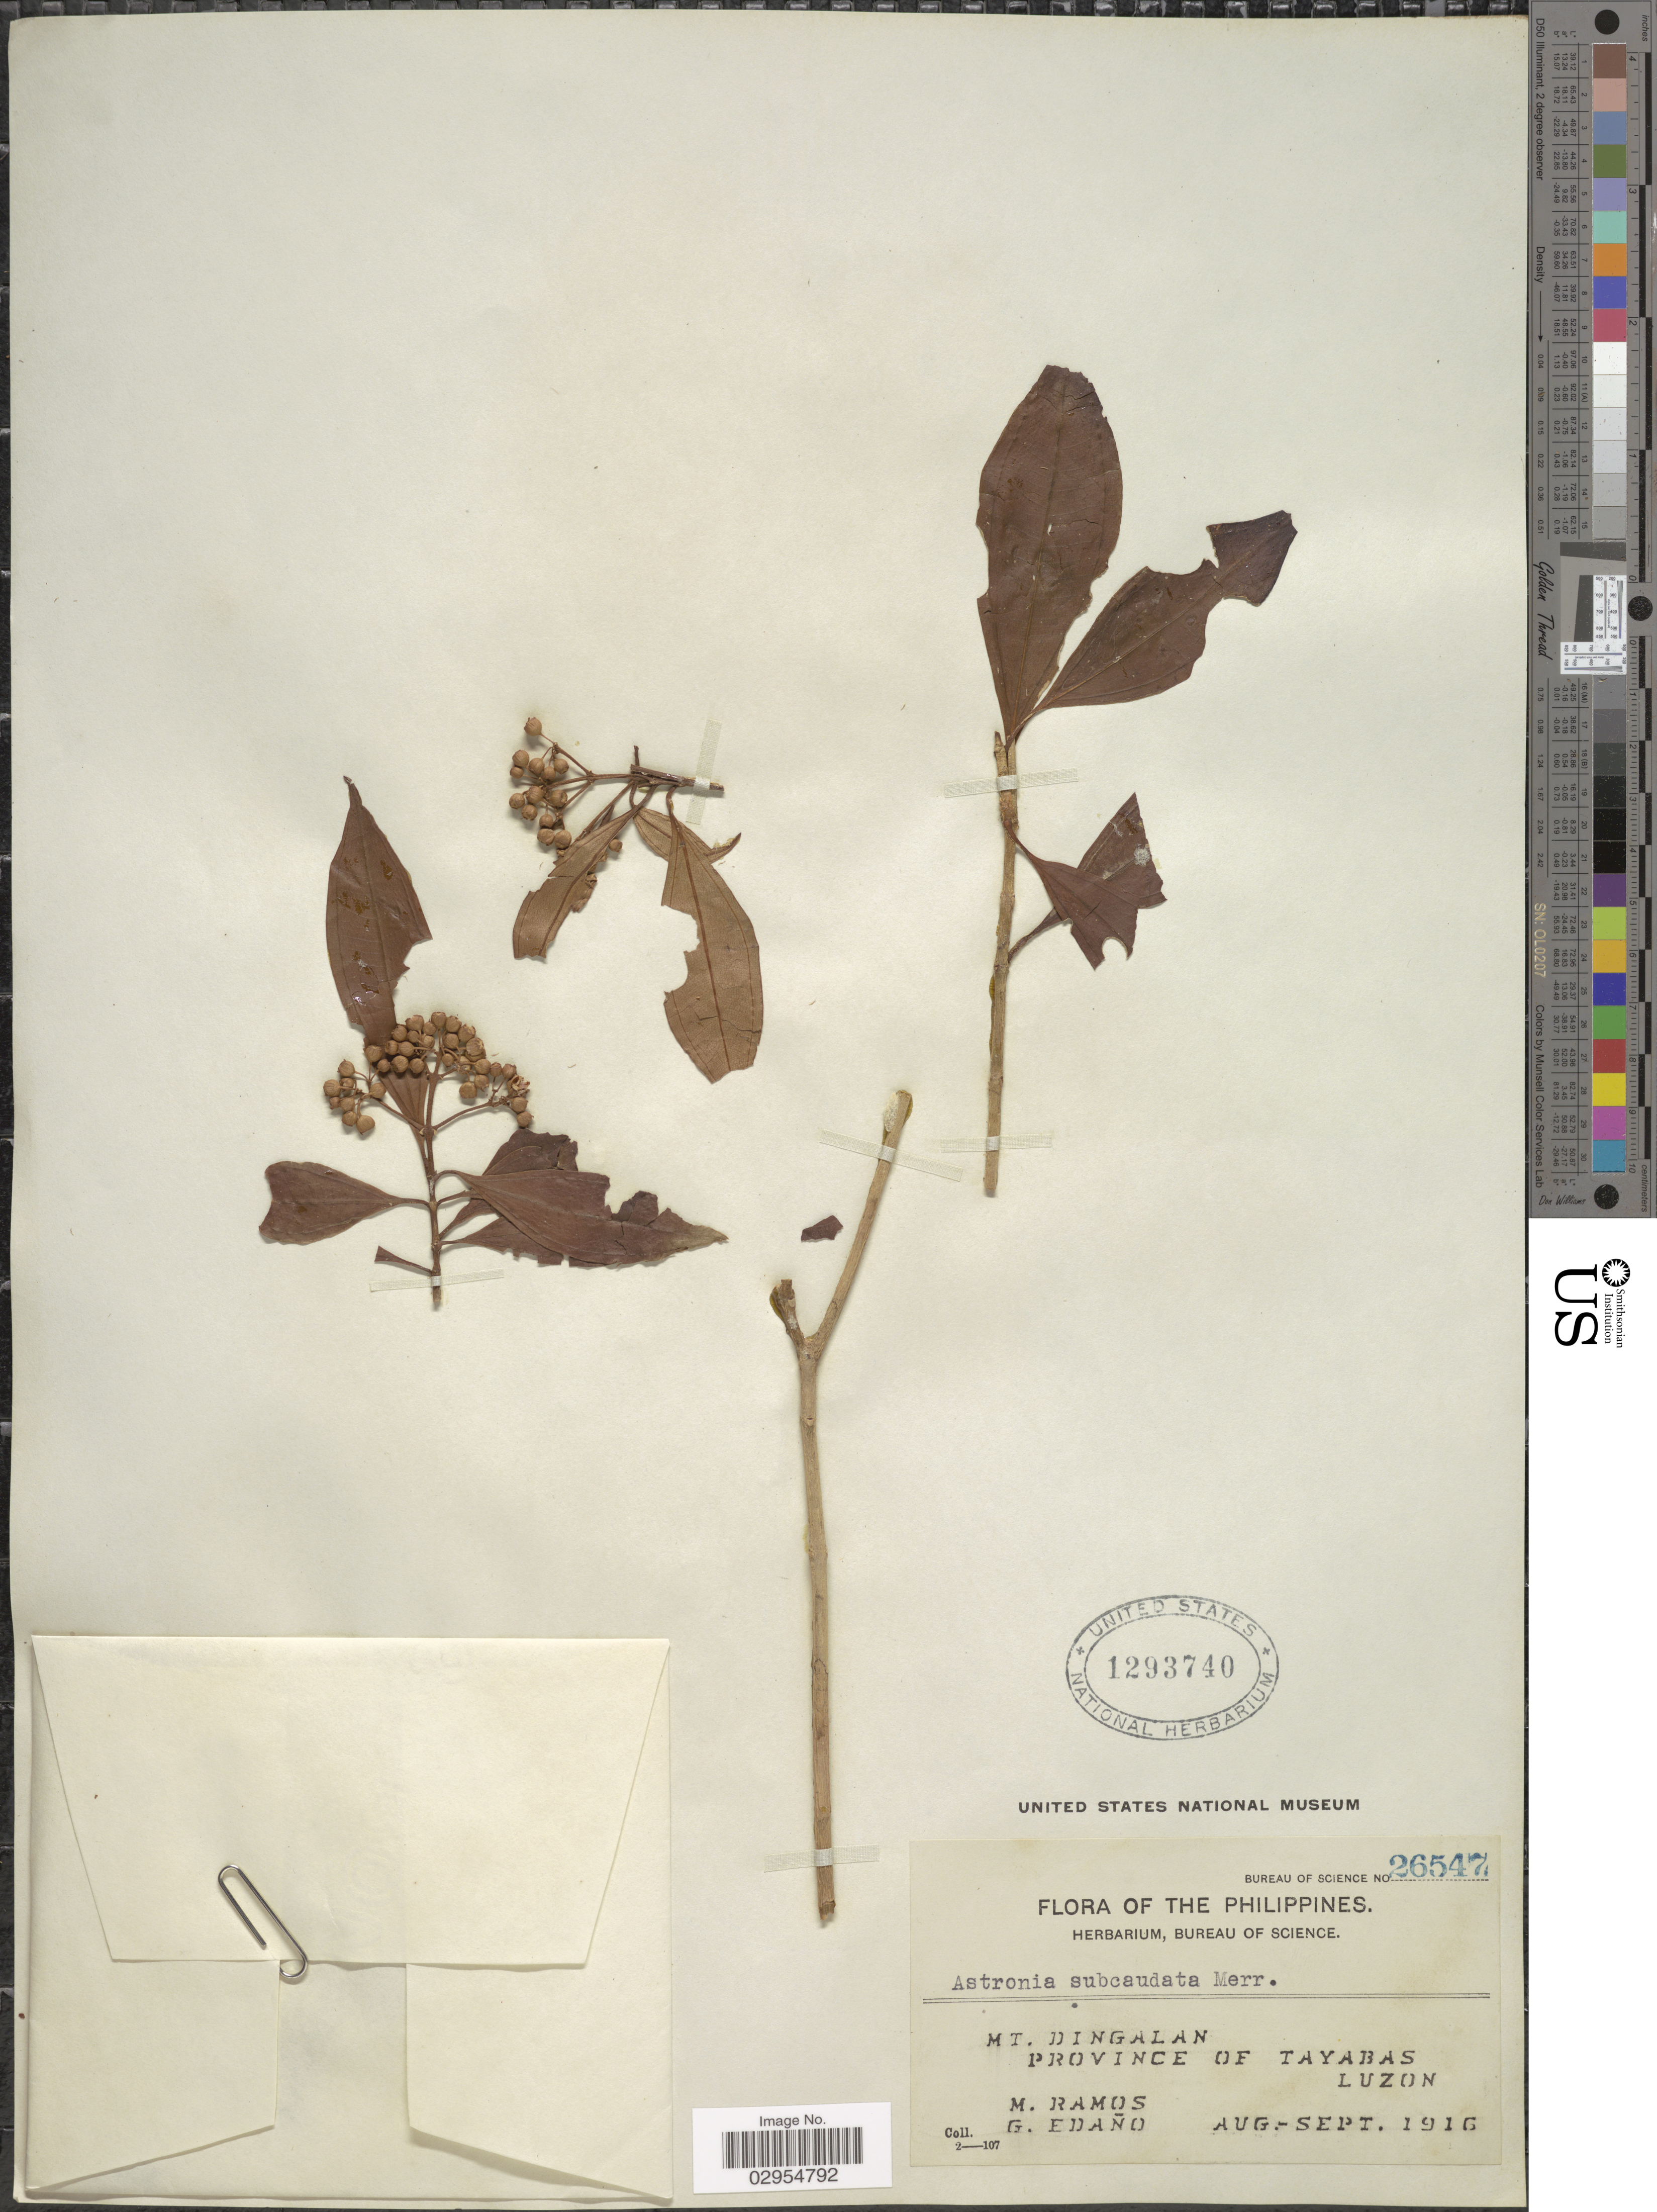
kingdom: Plantae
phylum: Tracheophyta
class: Magnoliopsida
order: Myrtales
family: Melastomataceae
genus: Astronia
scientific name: Astronia subcaudata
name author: Merr.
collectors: M. Ramos & G. Edaño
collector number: Bureau of Science 26547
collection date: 1916-08/1916-09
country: Philippines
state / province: Calabarzon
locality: Mt. Dingalan, Province of Tayabas, Luzon.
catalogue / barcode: US 1293740